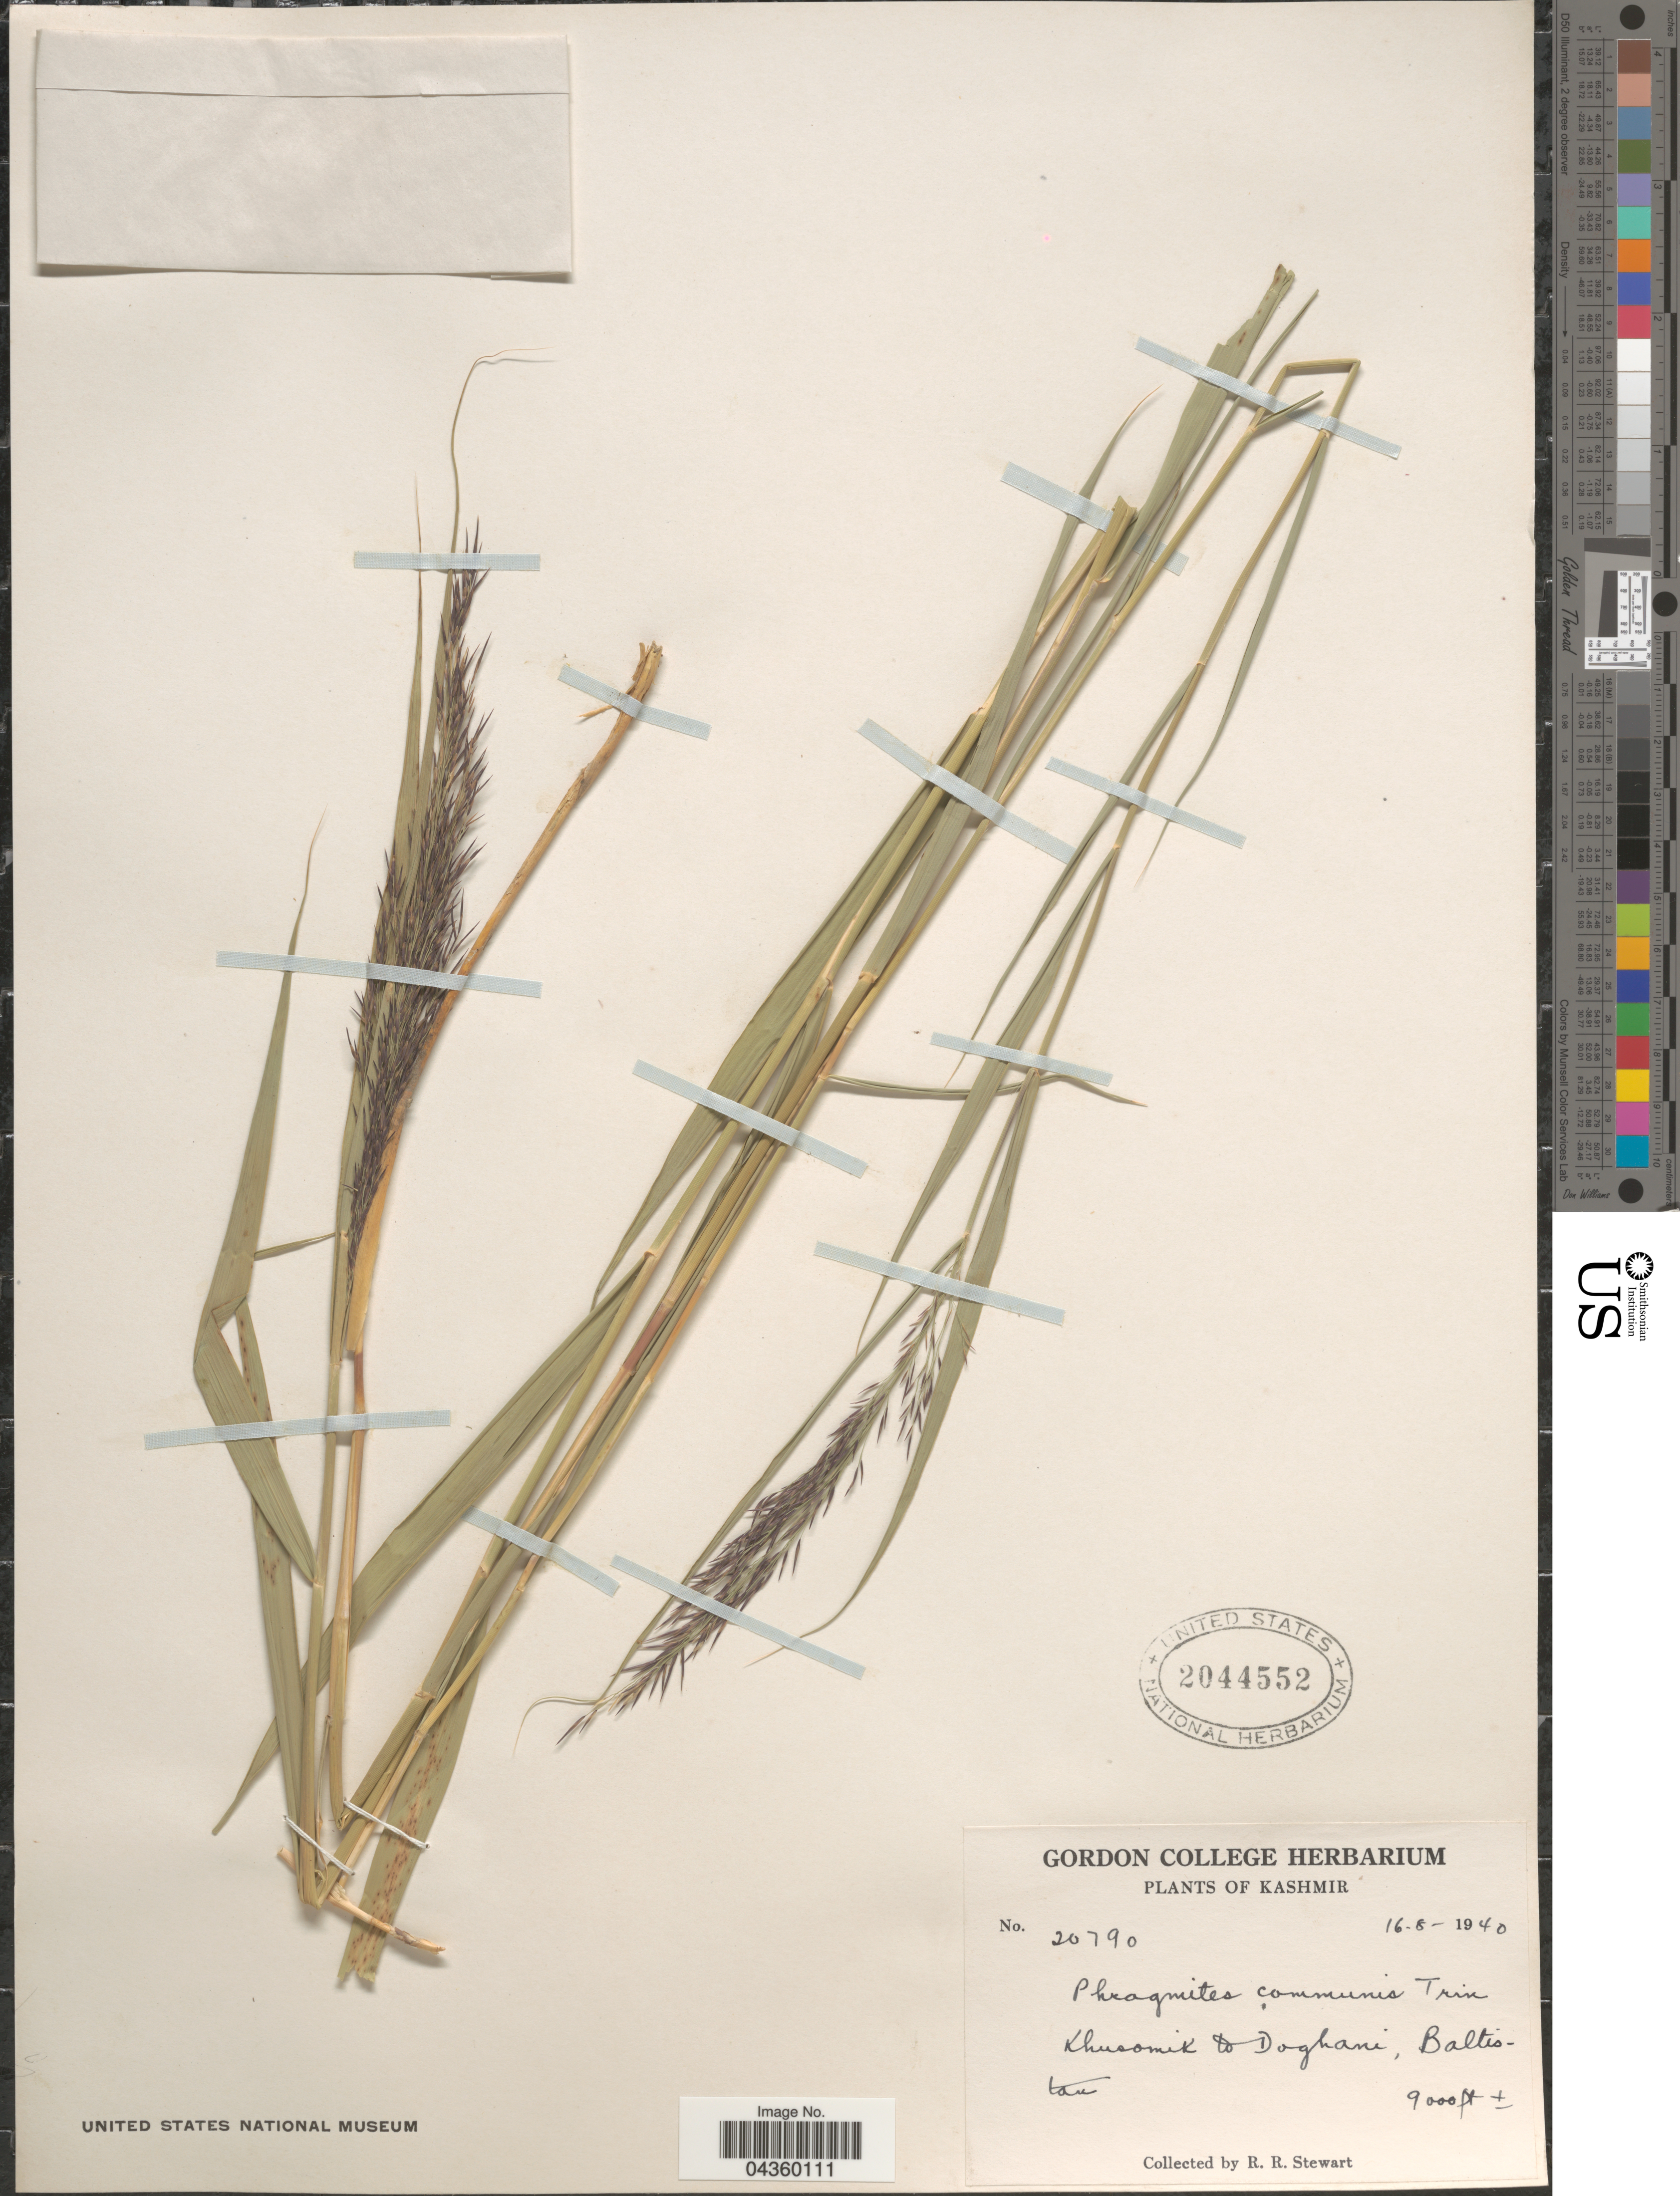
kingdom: Plantae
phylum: Tracheophyta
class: Liliopsida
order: Poales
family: Poaceae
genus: Phragmites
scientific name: Phragmites australis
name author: (Cav.) Trin. ex Steud.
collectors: R. Stewart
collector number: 20790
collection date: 1940-08-16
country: Pakistan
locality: Kashmir. Khusomik to Doghani, Baltistan.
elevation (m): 2743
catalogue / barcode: US 2044552